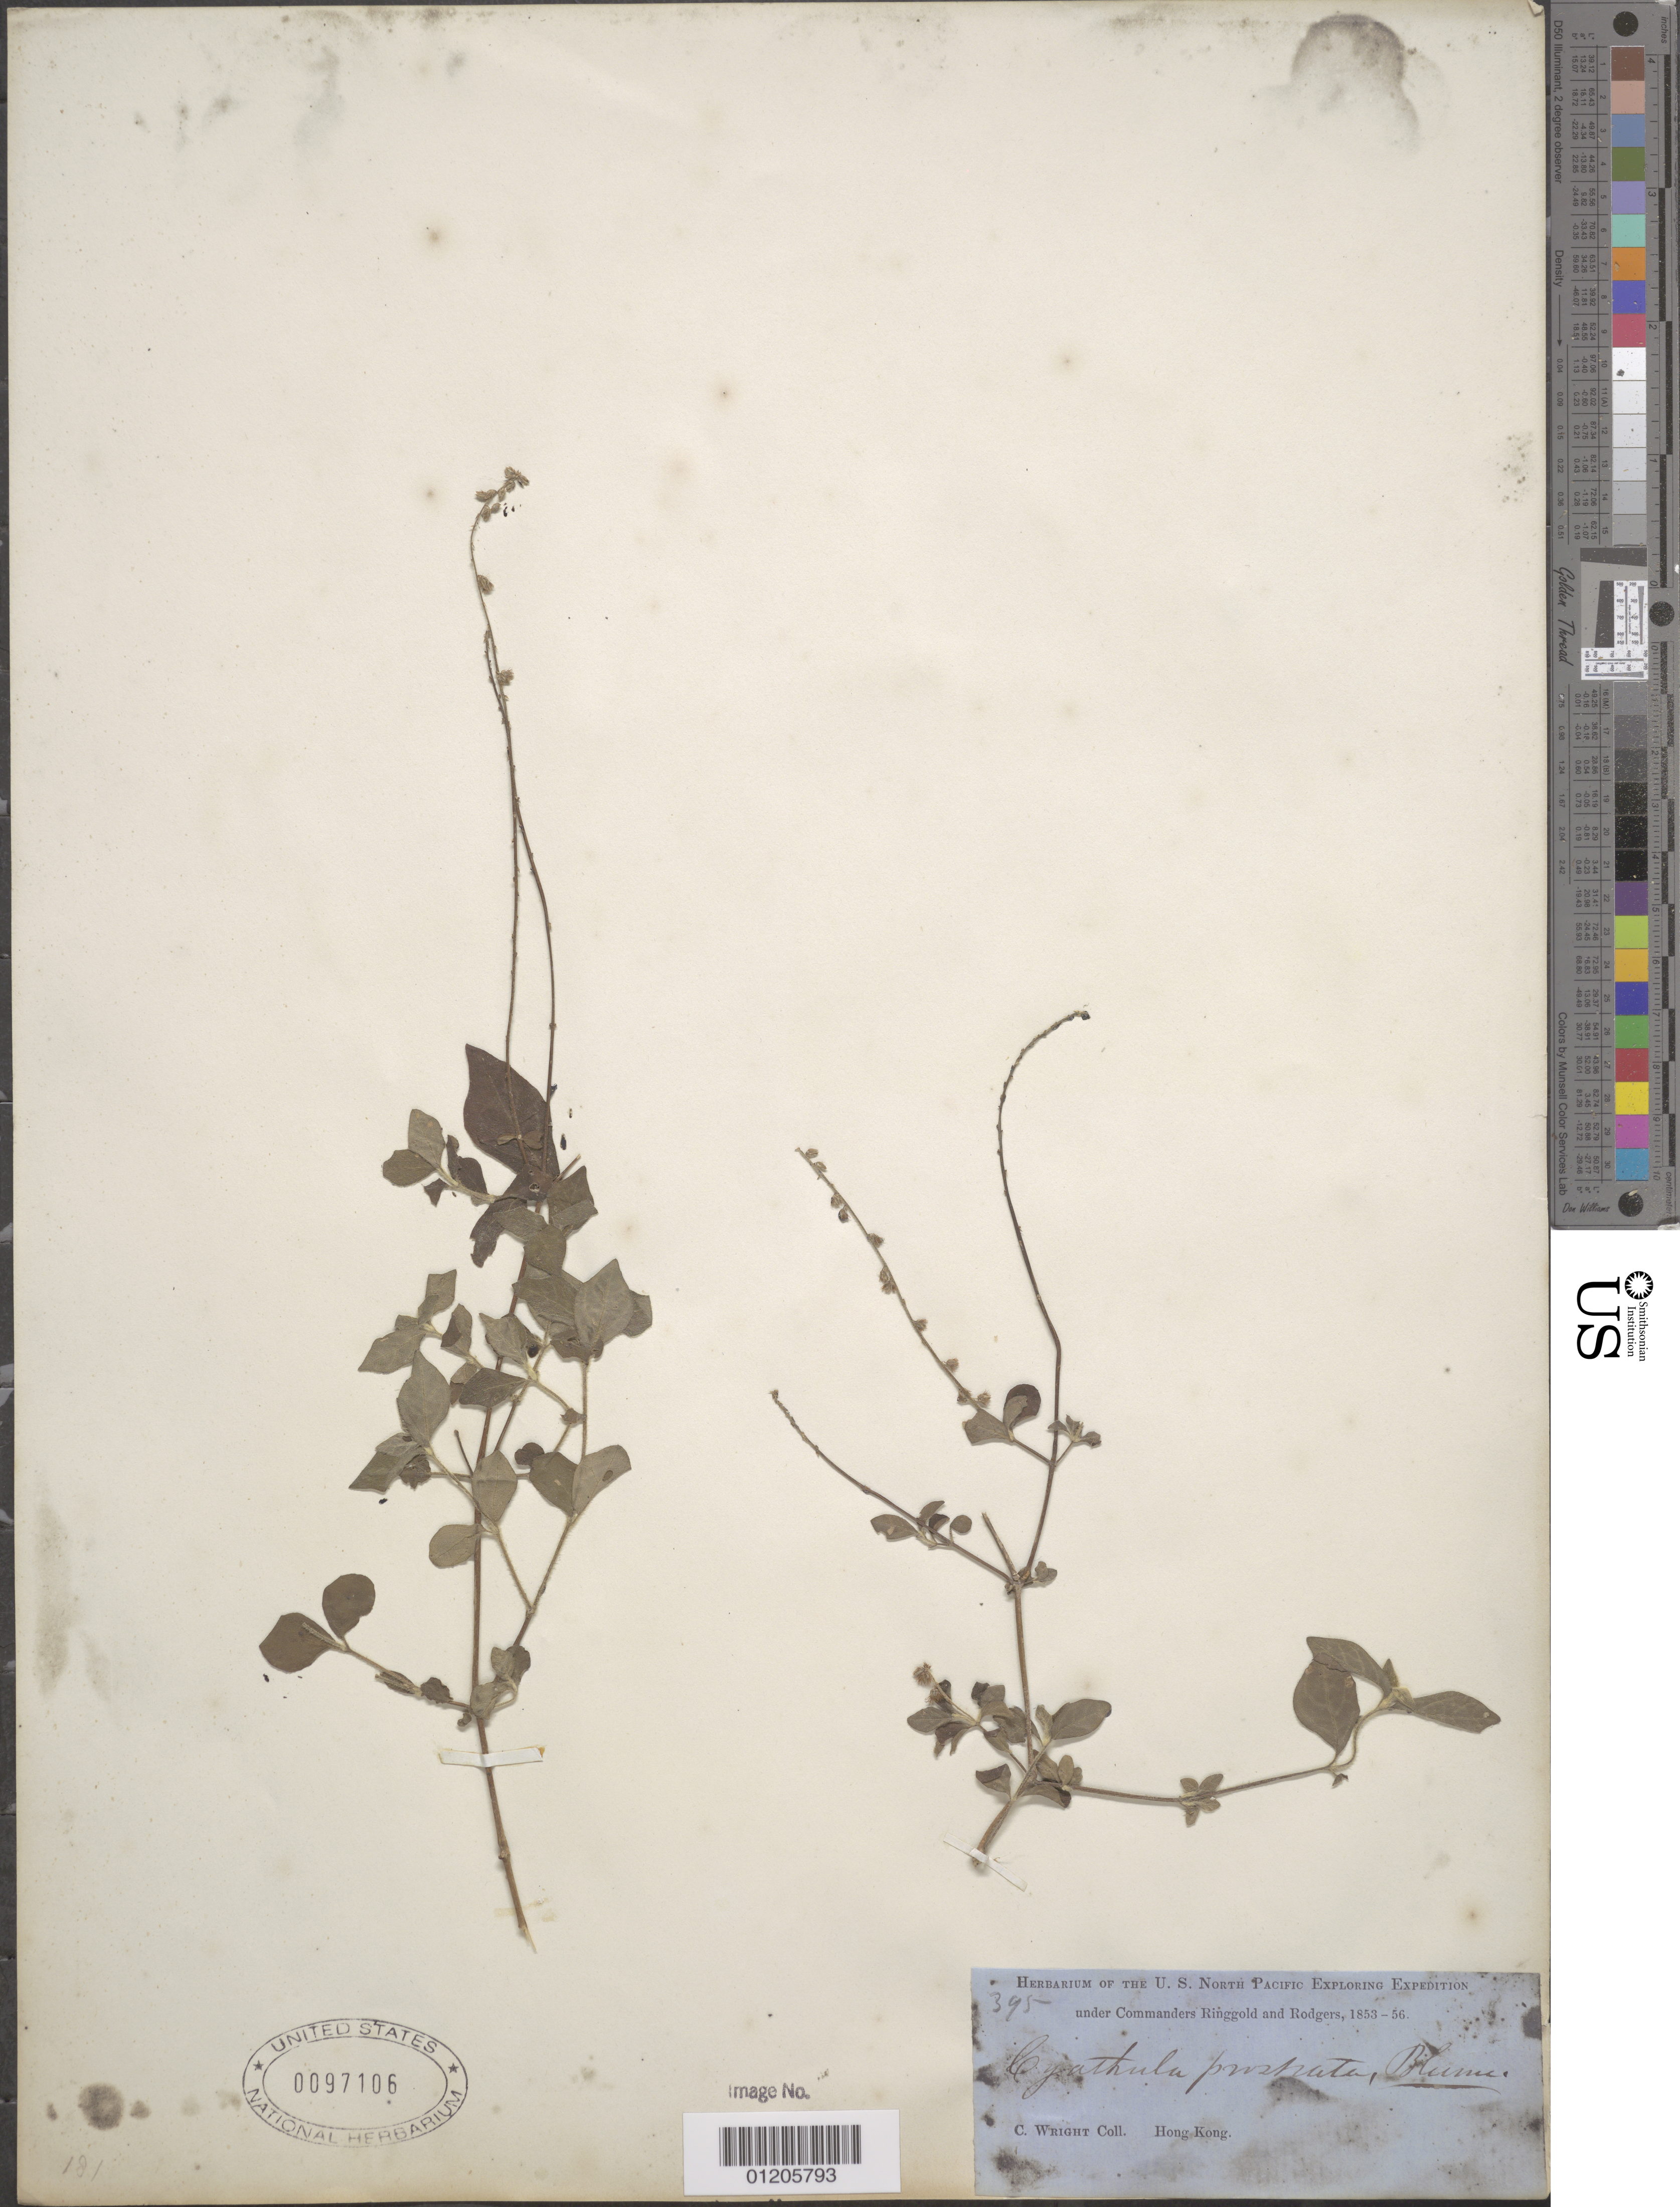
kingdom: Plantae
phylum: Tracheophyta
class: Magnoliopsida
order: Caryophyllales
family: Amaranthaceae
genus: Cyathula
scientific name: Cyathula prostrata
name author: (L.) Blume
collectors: C. Wright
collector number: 395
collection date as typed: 1853 to -- -- 1856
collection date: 1853/1856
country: China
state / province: Hong Kong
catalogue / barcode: US 97106